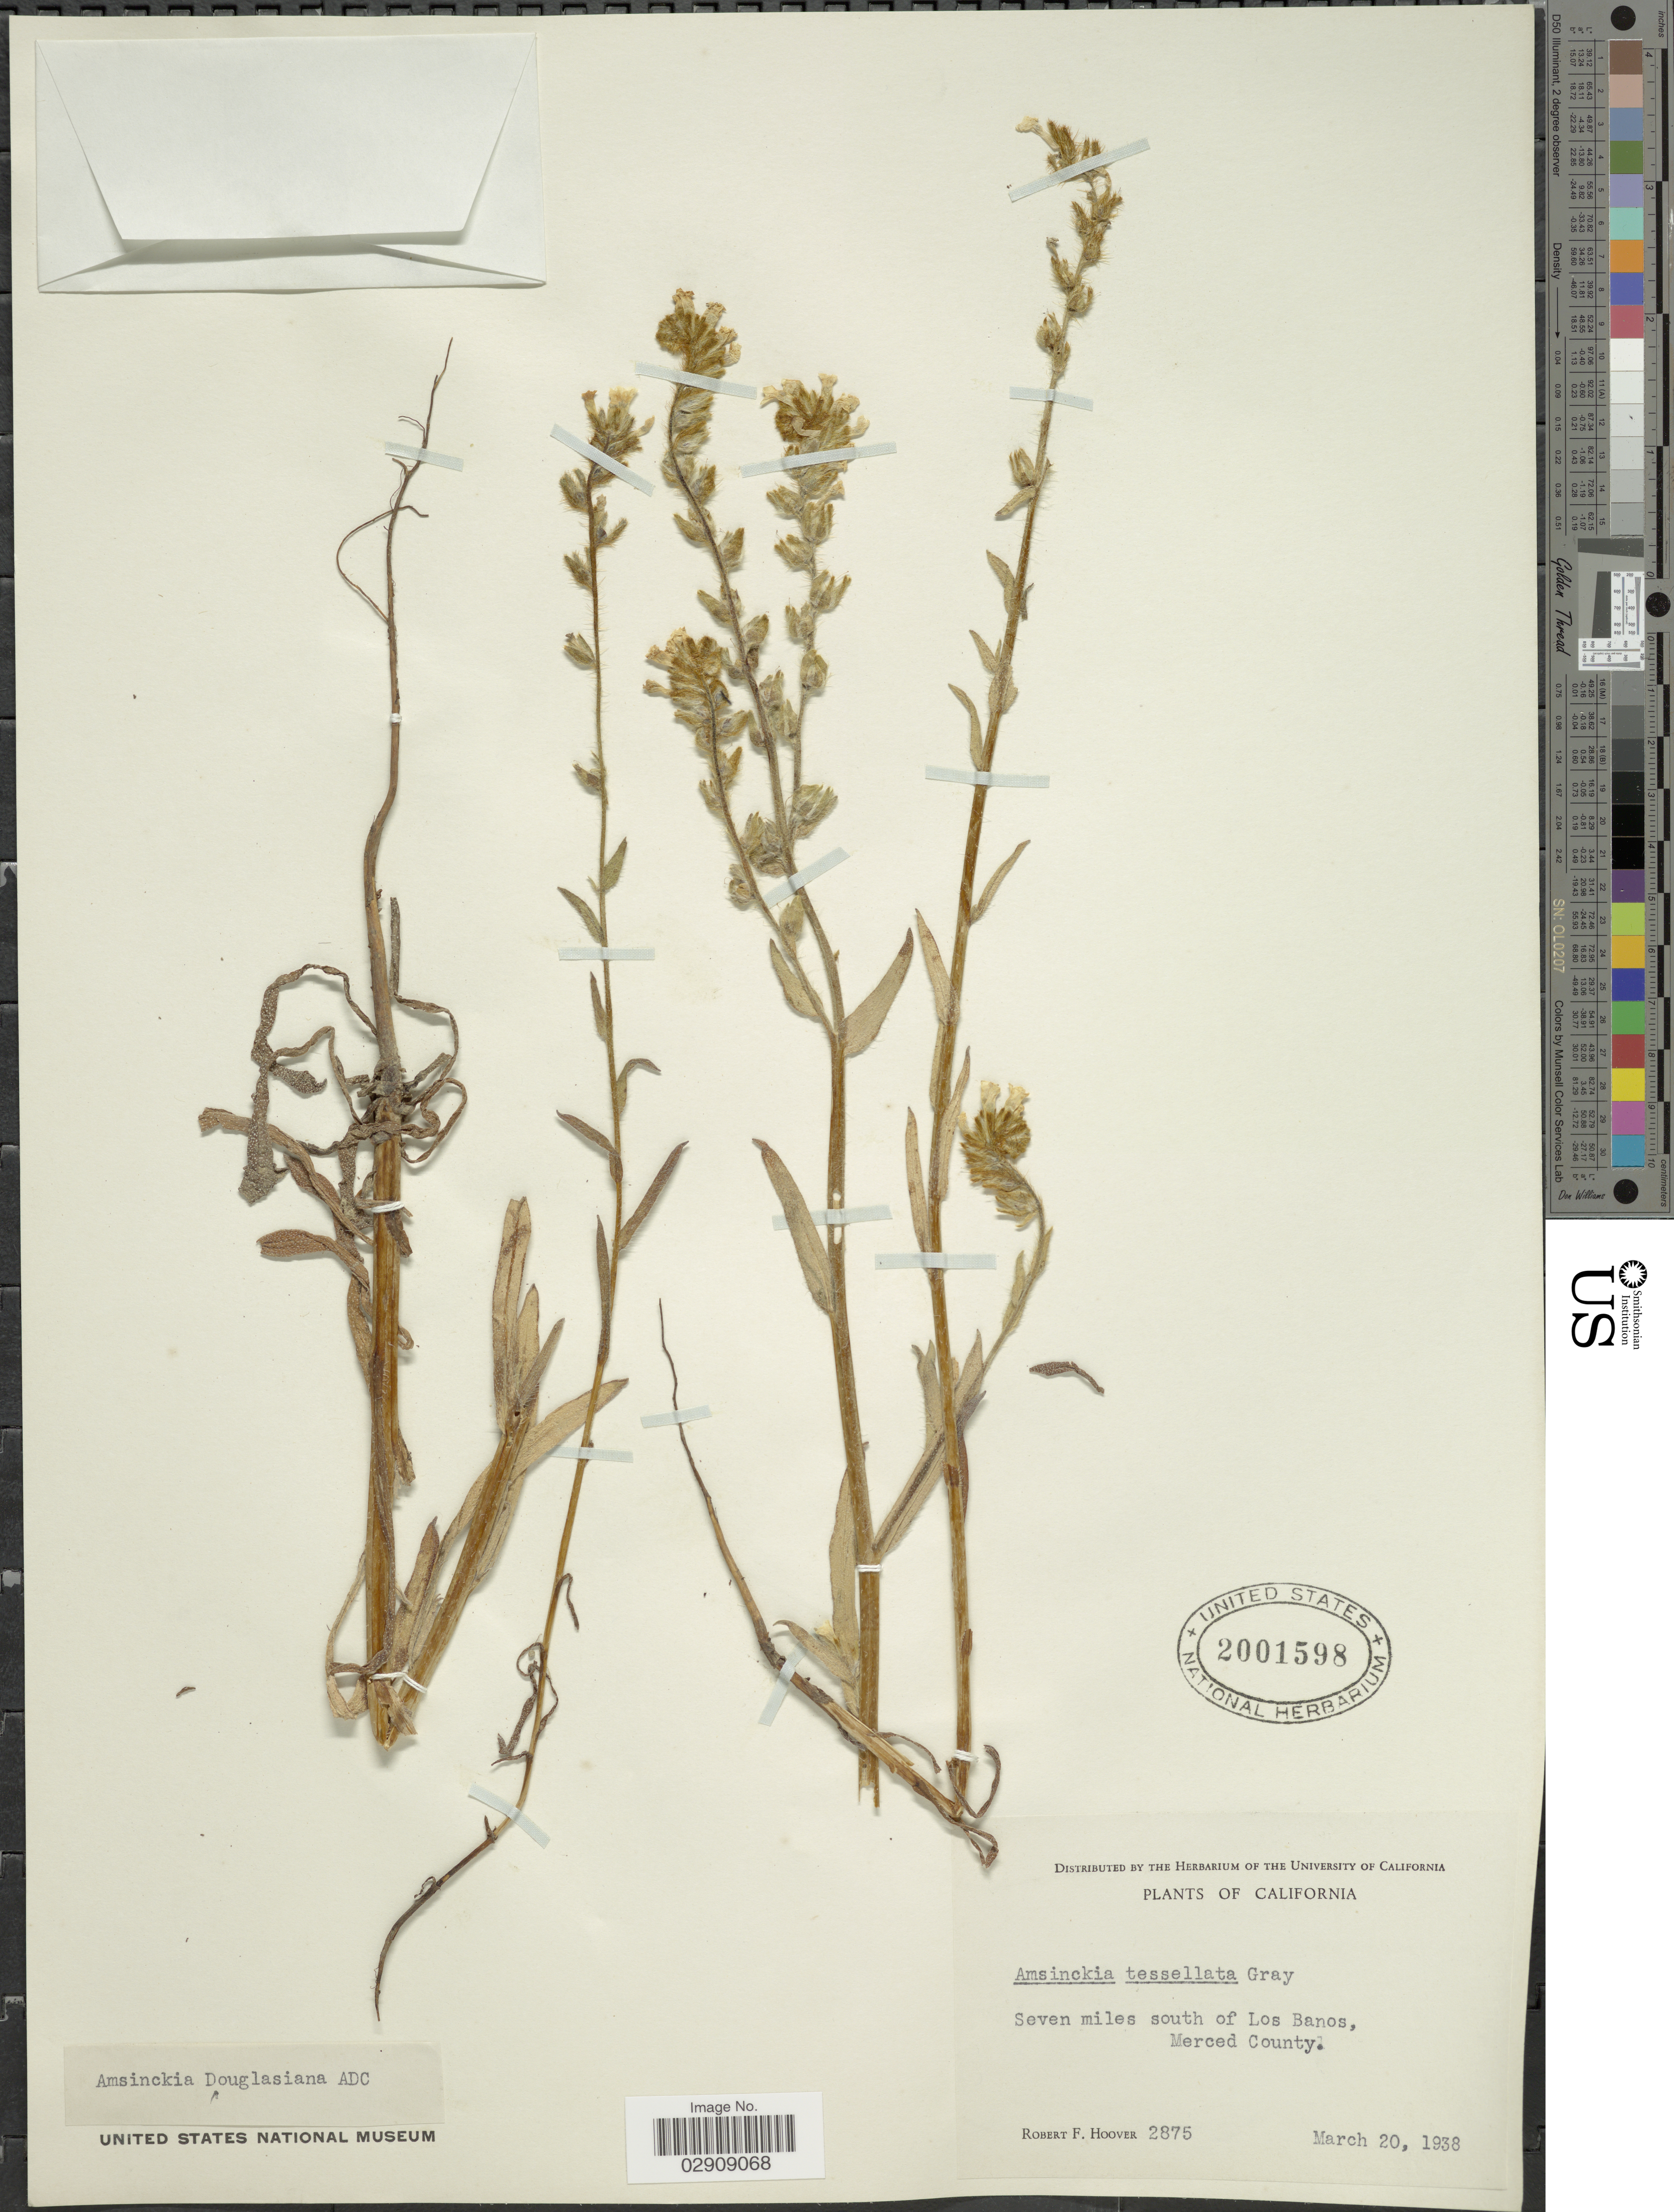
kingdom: Plantae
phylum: Tracheophyta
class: Magnoliopsida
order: Boraginales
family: Boraginaceae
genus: Amsinckia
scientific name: Amsinckia douglasiana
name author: A. DC.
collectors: R. F. Hoover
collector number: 2875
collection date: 1938-03-20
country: United States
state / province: California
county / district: Merced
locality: Seven miles south of Los Banos, Merced County.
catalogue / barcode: US 2001598